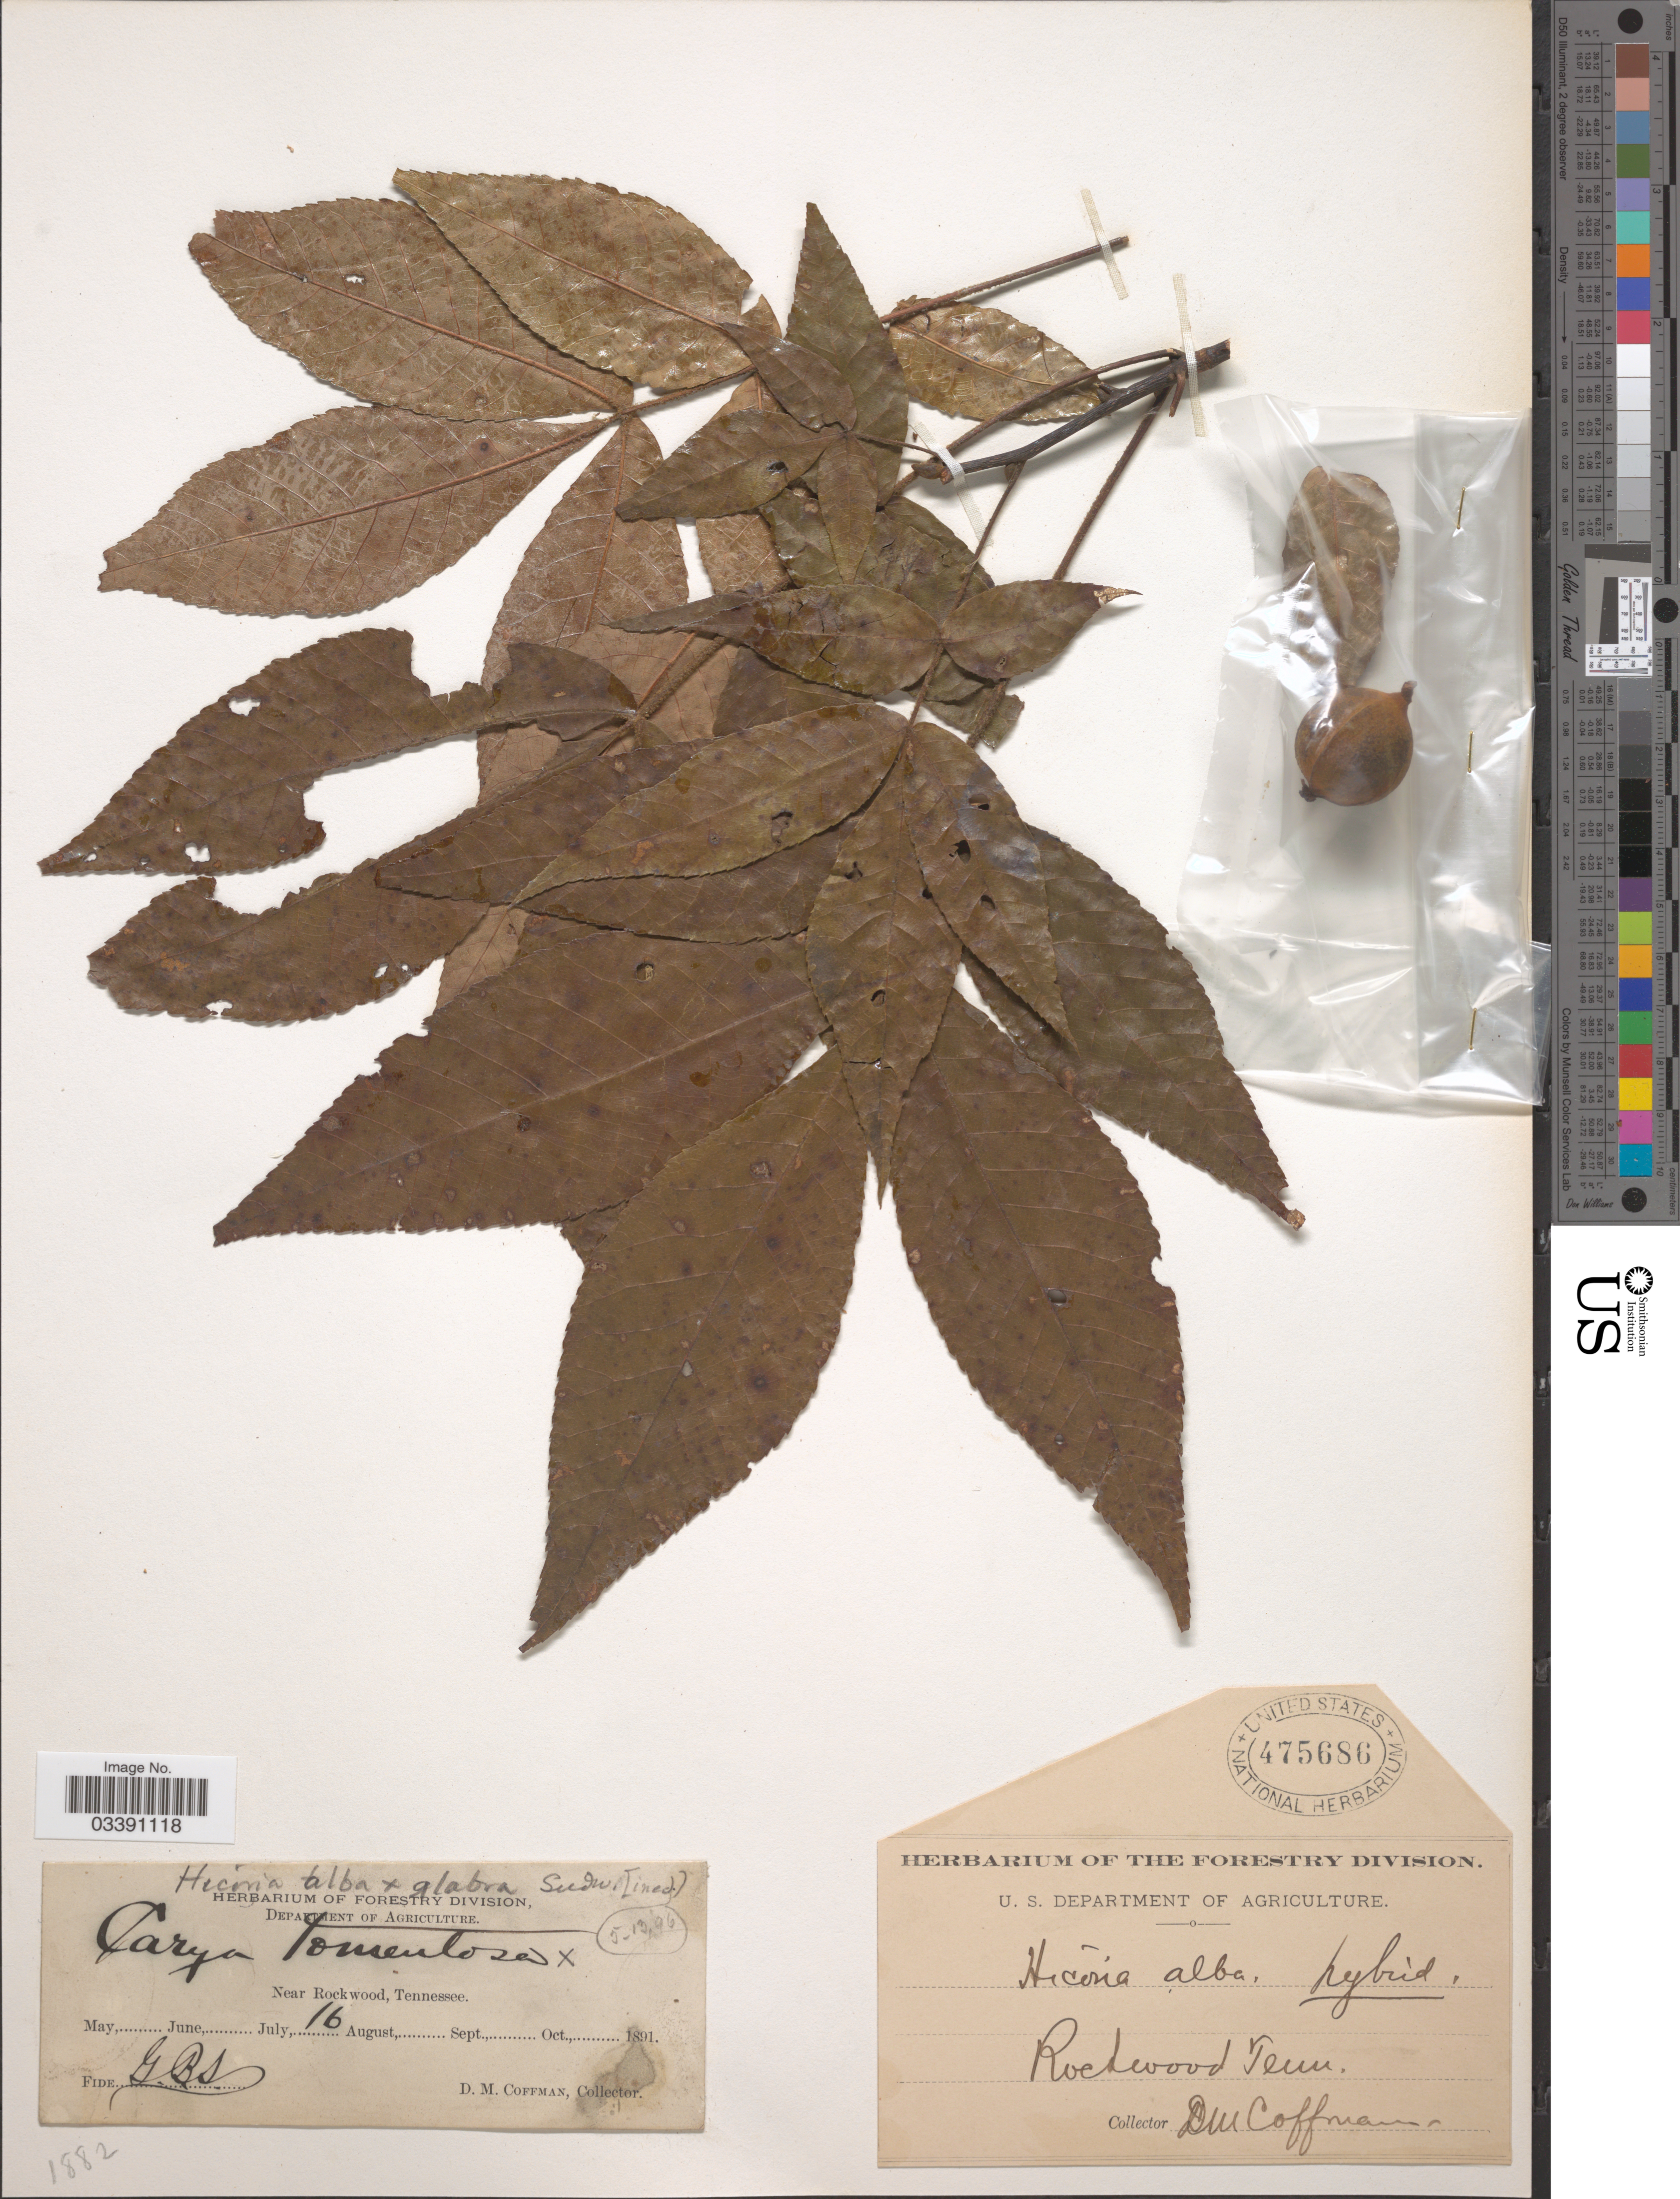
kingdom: Plantae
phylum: Tracheophyta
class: Magnoliopsida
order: Fagales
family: Juglandaceae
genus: Carya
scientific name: Carya alba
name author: (L.) Nutt.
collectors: D. M. Coffman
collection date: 1891-07-16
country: United States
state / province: Tennessee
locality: Near Rockwood.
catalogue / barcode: US 475686